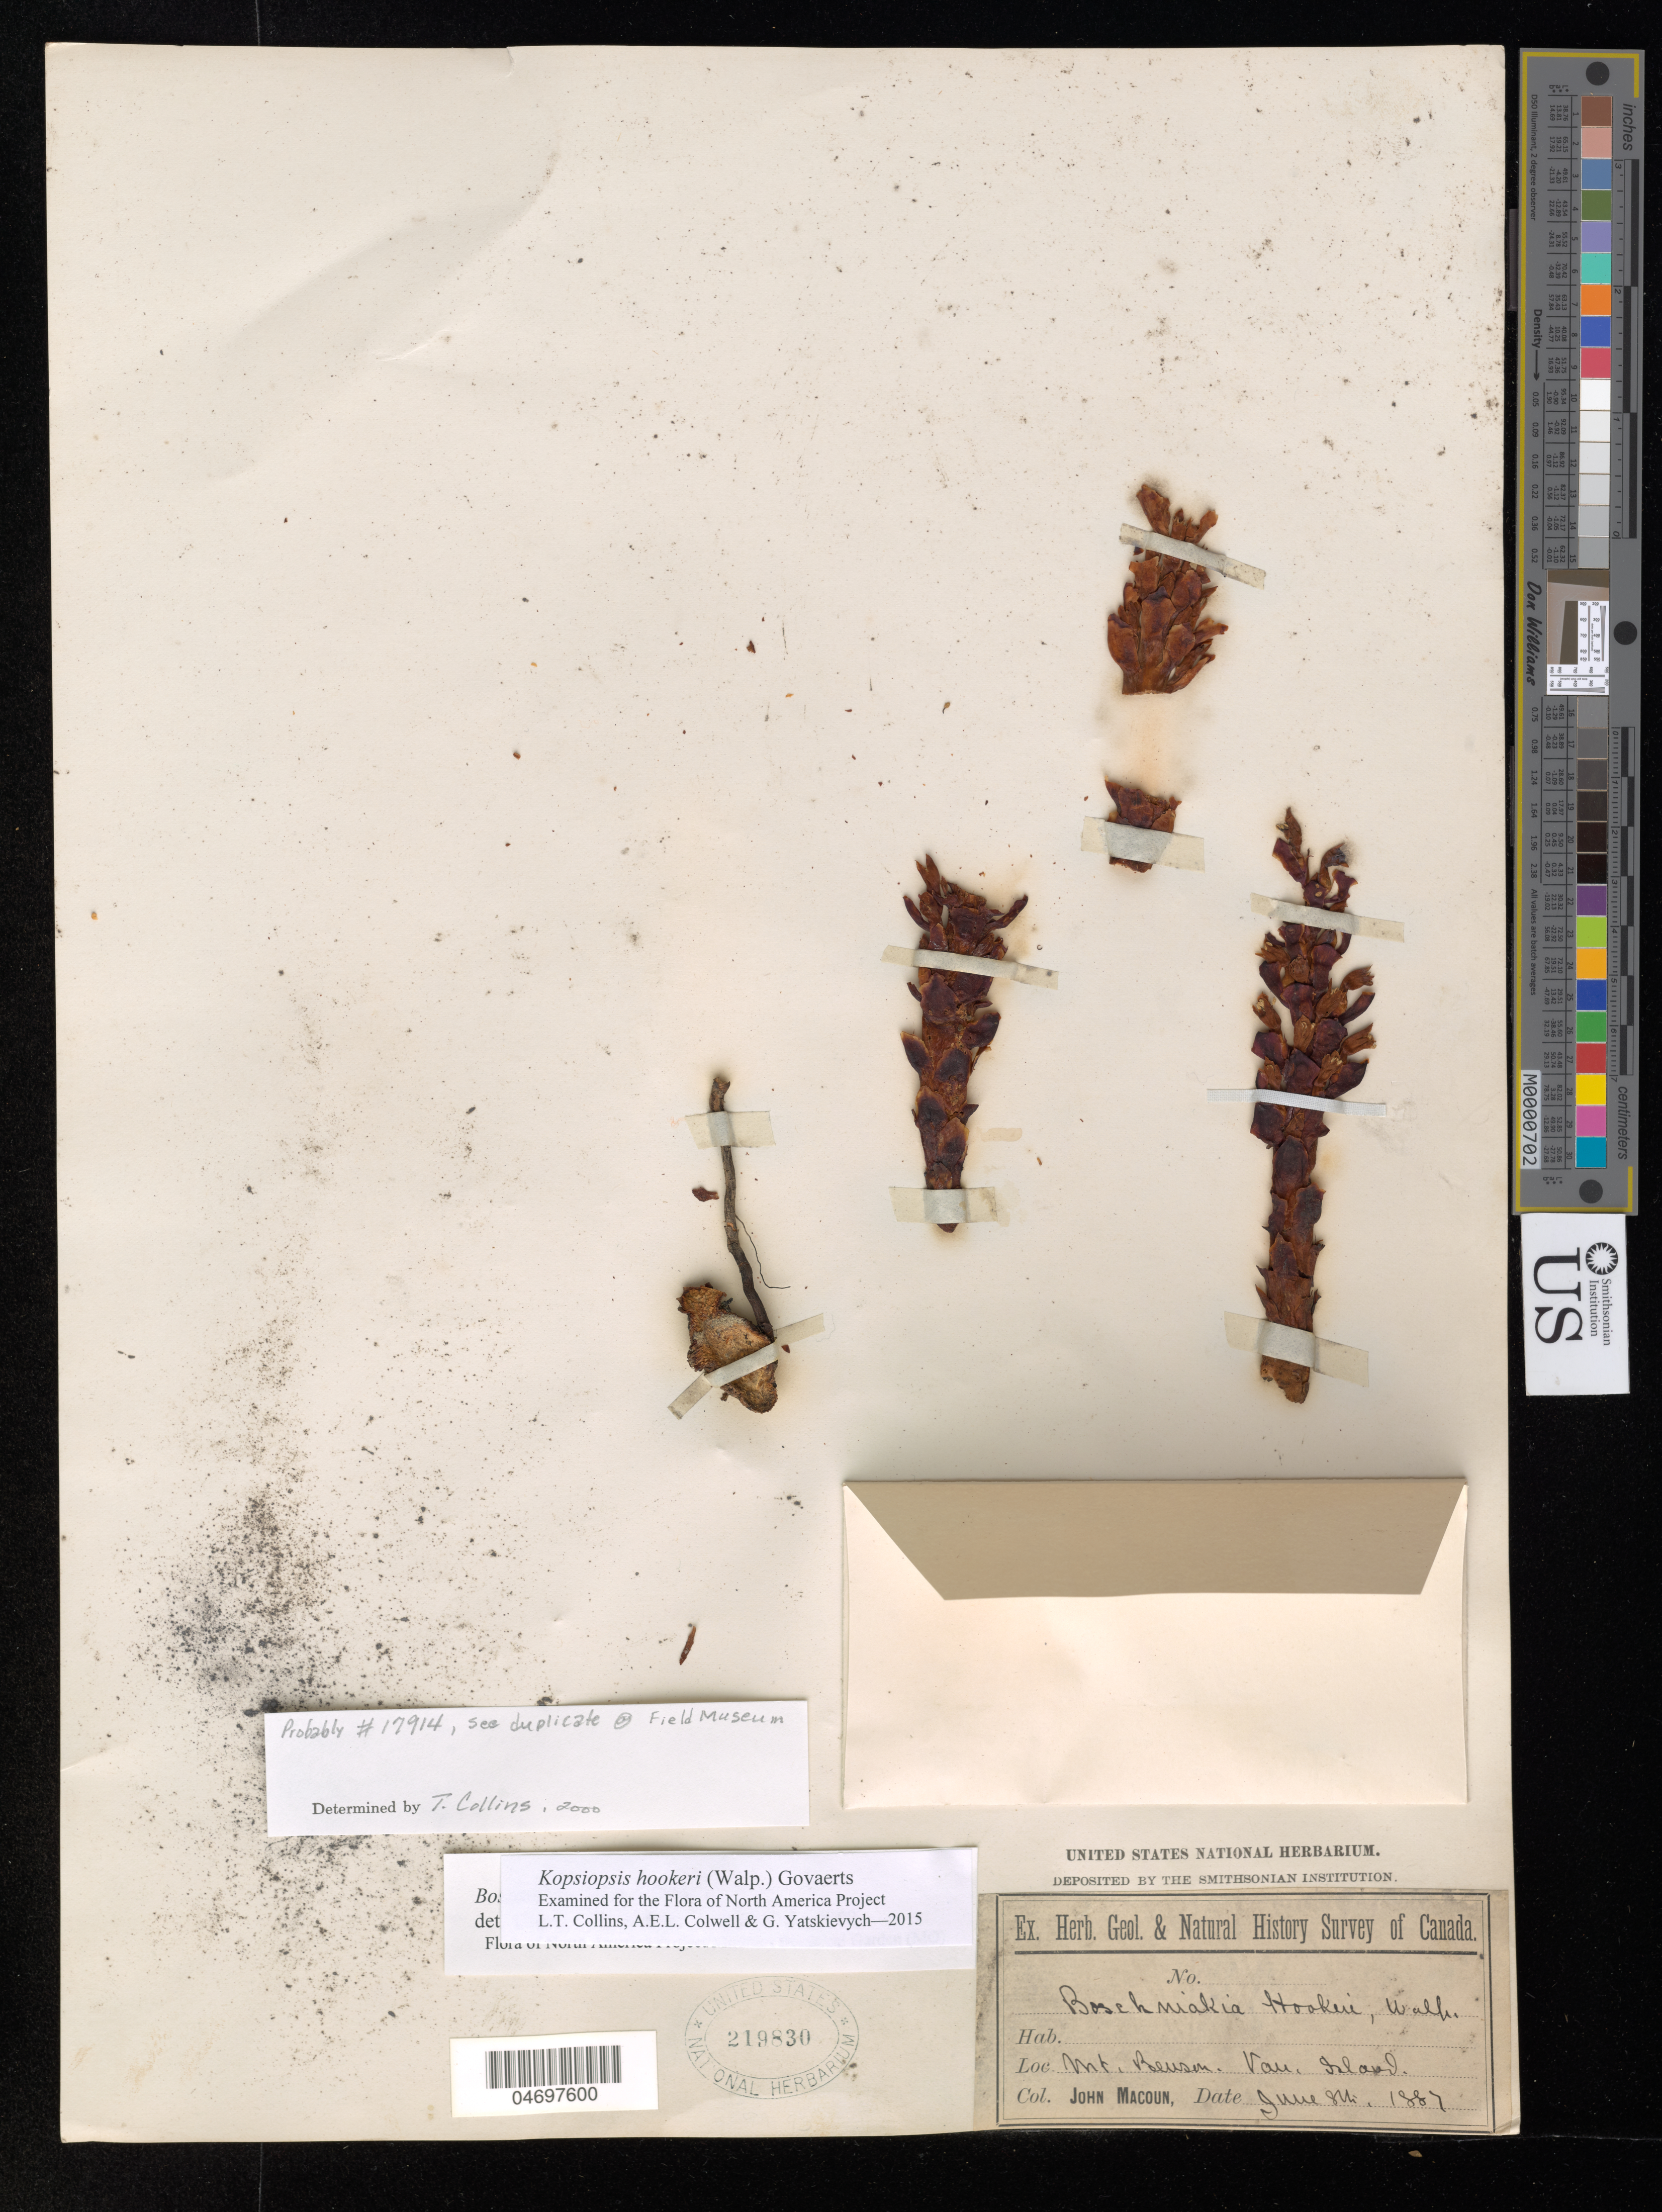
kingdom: Plantae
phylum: Tracheophyta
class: Magnoliopsida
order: Lamiales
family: Orobanchaceae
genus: Kopsiopsis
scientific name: Kopsiopsis hookeri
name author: (Walp.) Govaerts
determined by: Collins, L. T.; Colwell, A. E.; Yatskievych, G. A.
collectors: J. Macoun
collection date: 1887-06-08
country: Canada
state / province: British Columbia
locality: Vancouver Island, Mt. Benson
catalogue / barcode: US 219830